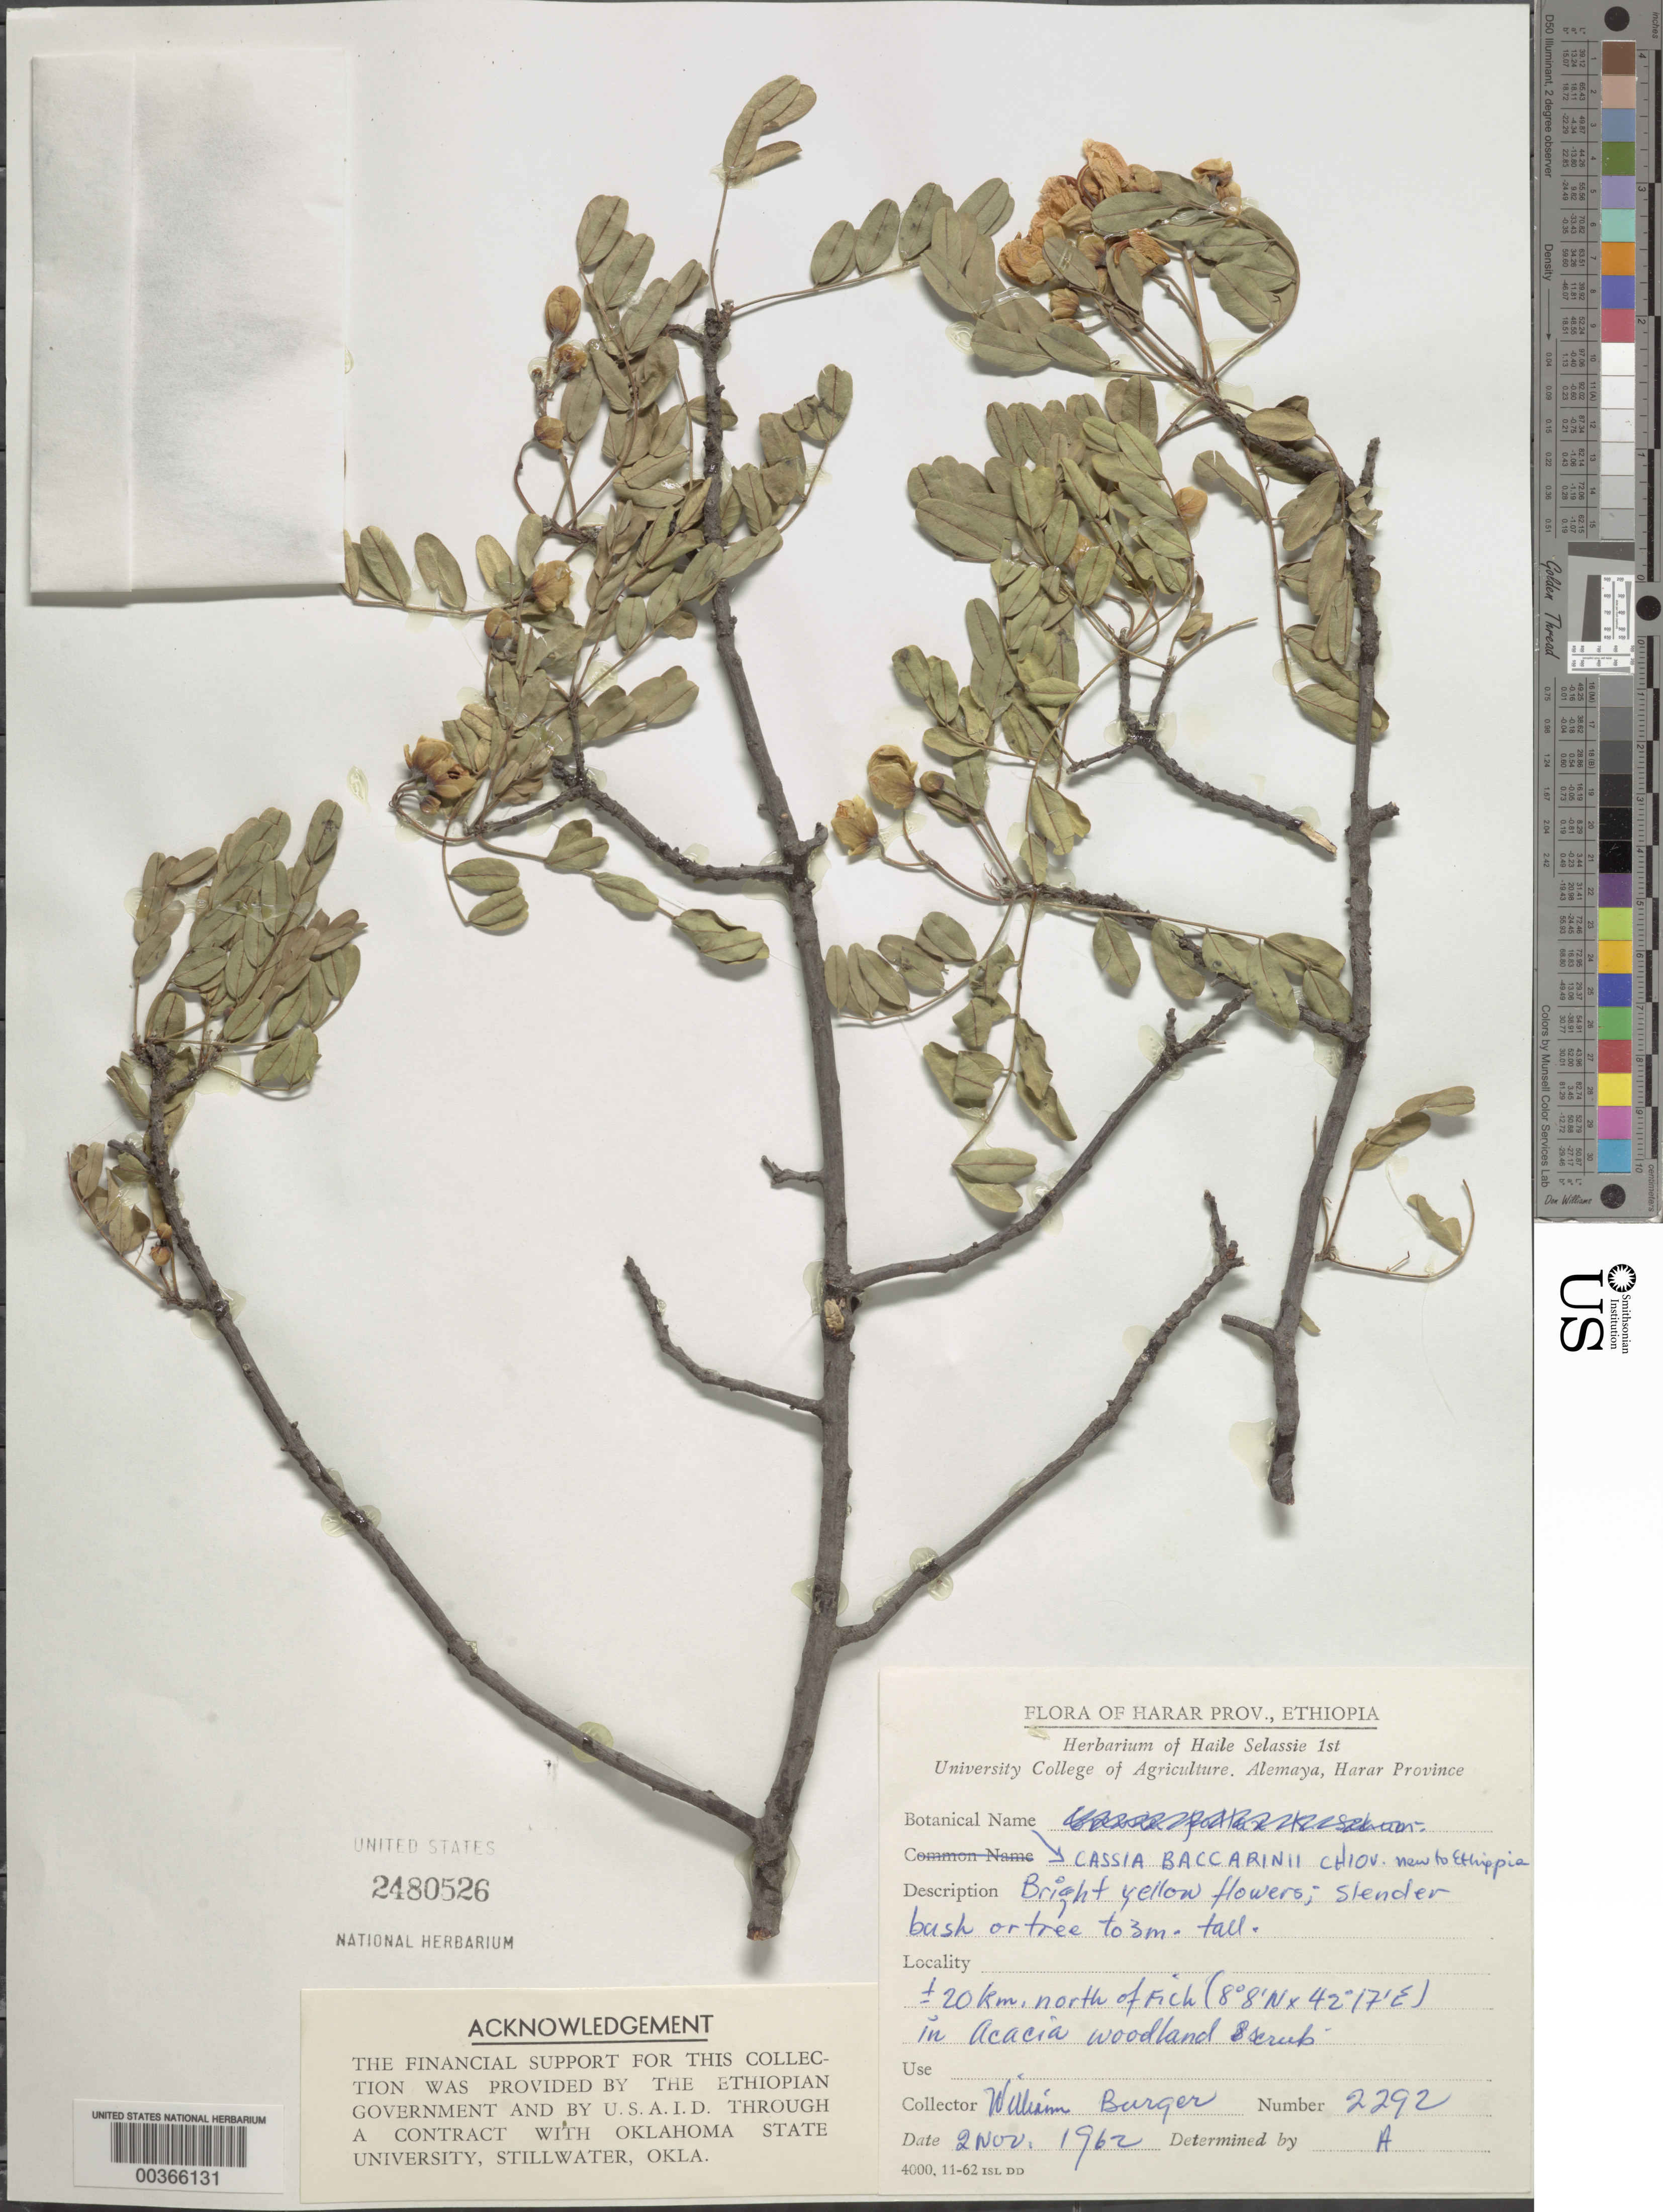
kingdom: Plantae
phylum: Tracheophyta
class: Magnoliopsida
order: Fabales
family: Fabaceae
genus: Senna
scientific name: Senna baccarinii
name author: (Chiov.) Lock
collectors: W. Burger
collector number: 2292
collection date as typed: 02 Nov 1962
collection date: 1962-11-02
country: Ethiopia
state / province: Harari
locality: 20 km n of fich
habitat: Woodland scrub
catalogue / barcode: US 2480526